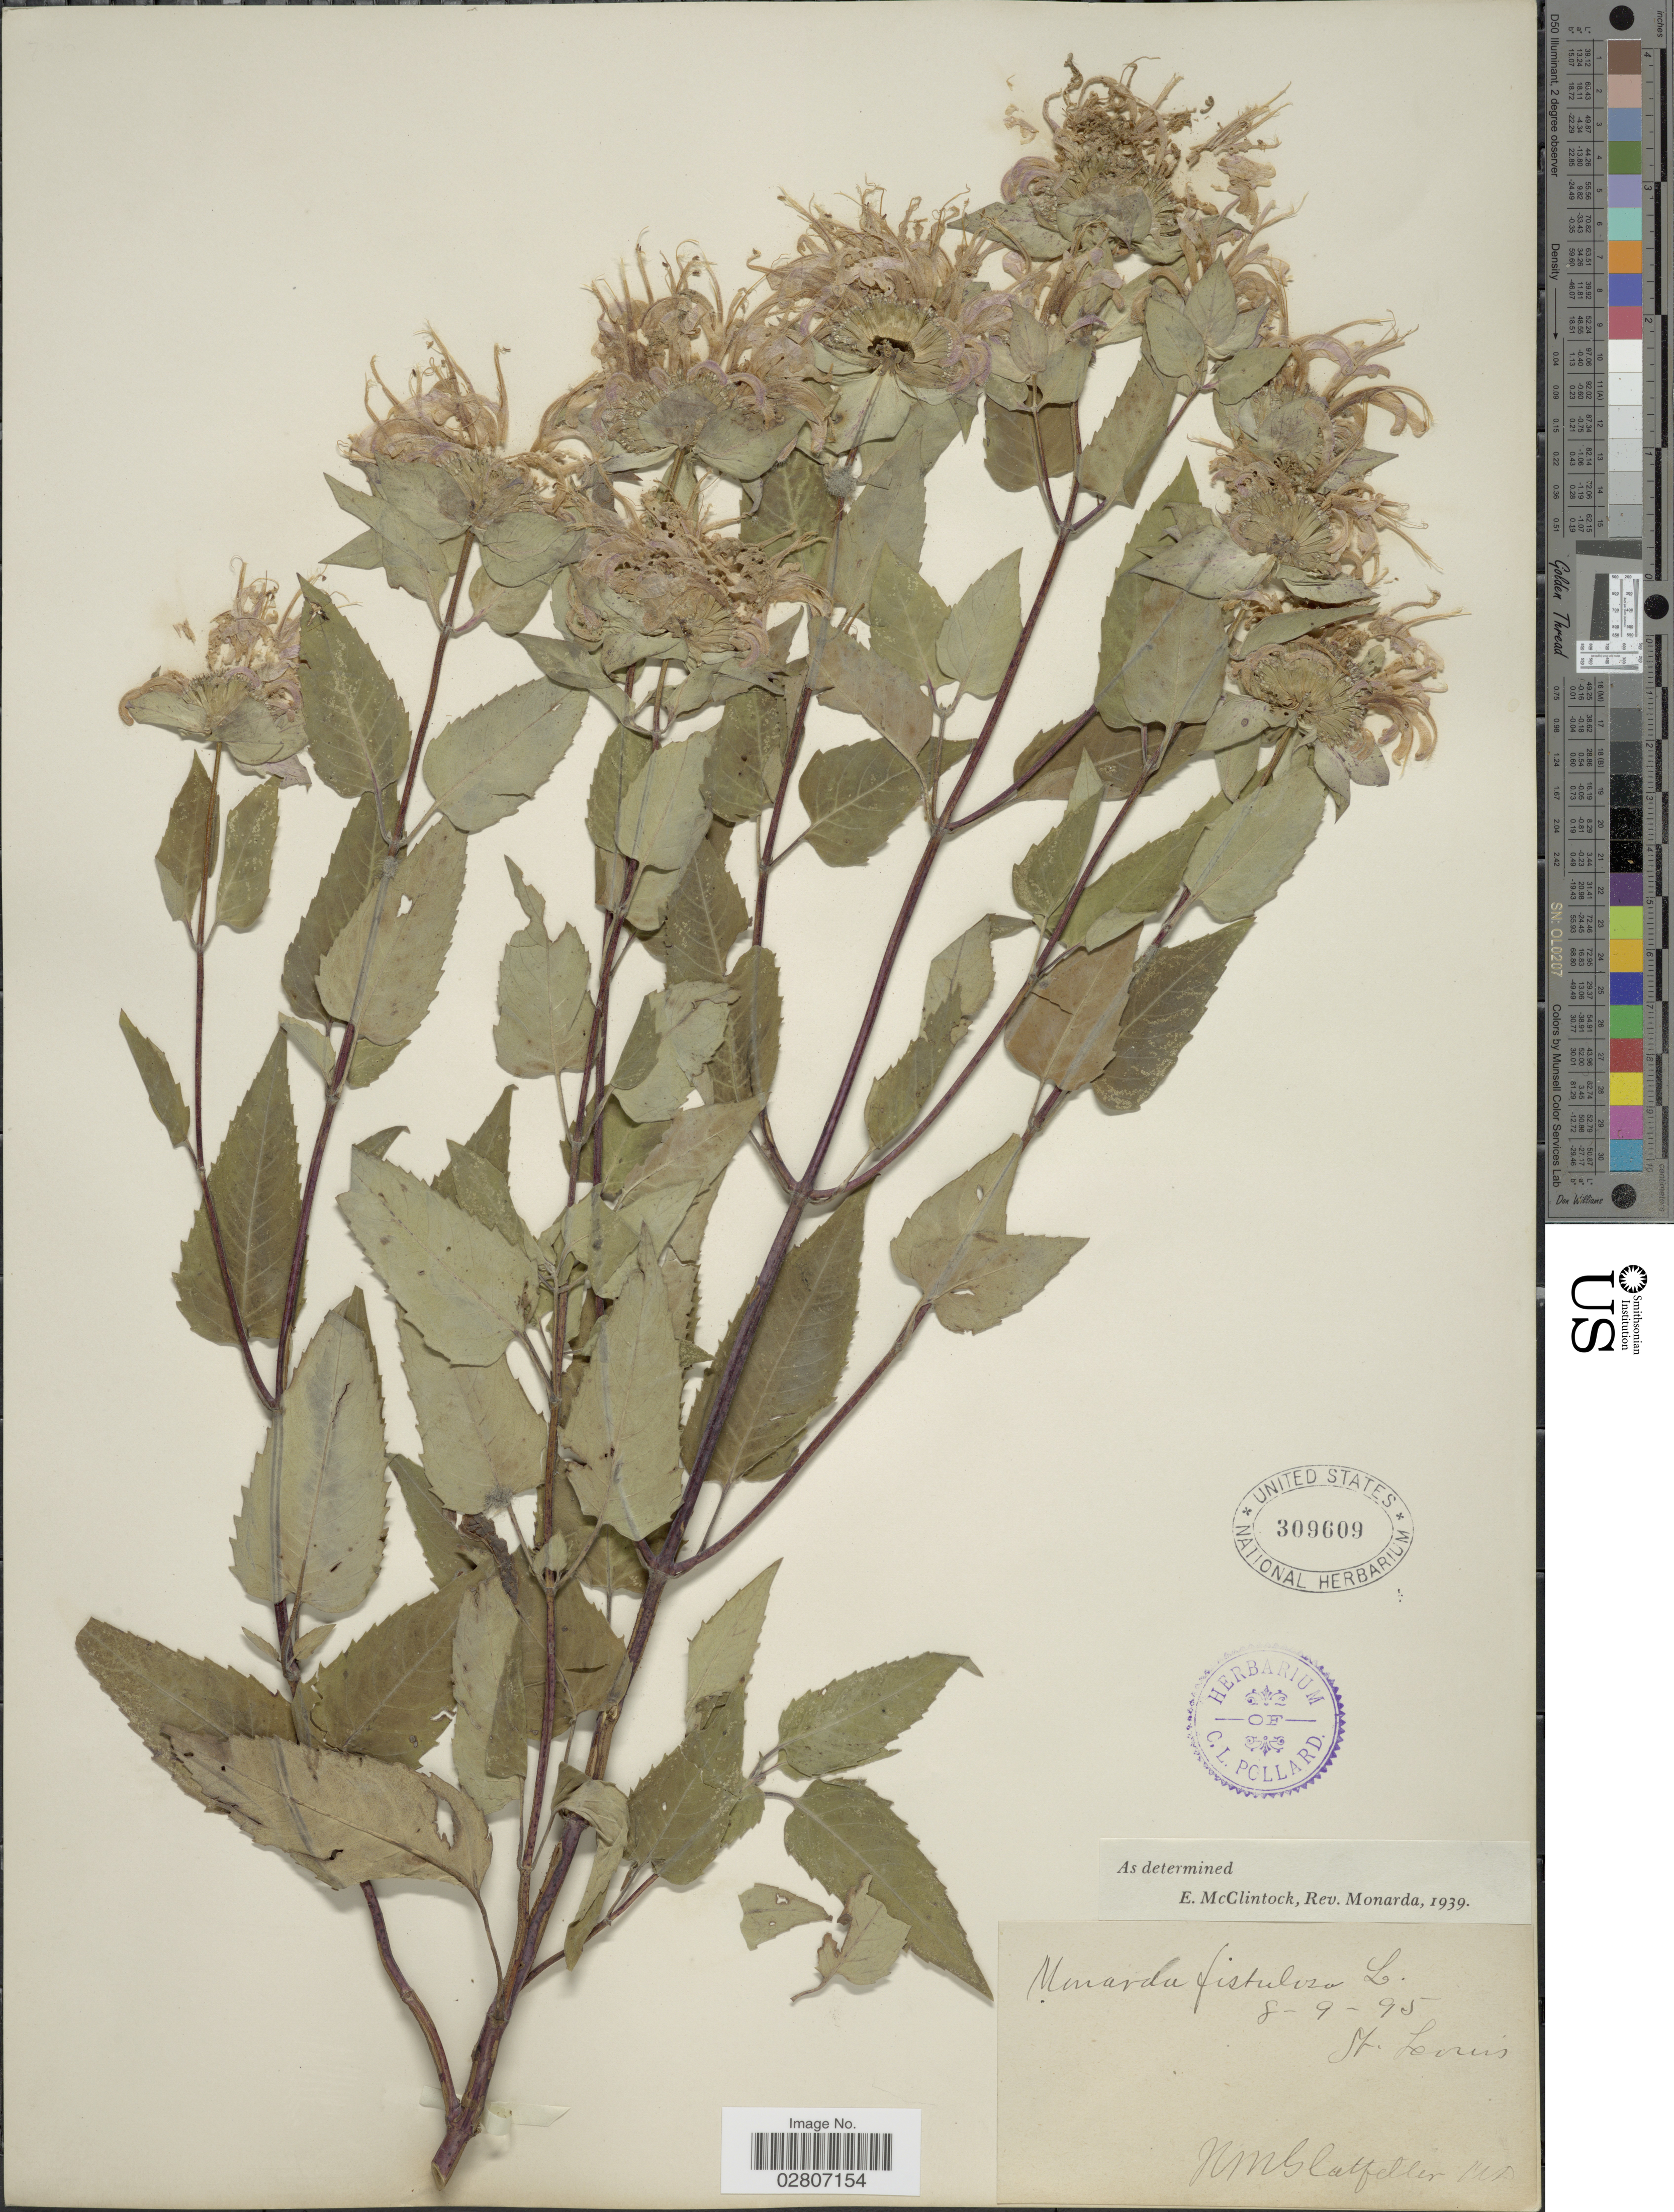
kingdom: Plantae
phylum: Tracheophyta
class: Magnoliopsida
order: Lamiales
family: Lamiaceae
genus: Monarda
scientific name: Monarda fistulosa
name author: L.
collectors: N. M. Glatfelter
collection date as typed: Transcribed d/m/y: 9/8/95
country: United States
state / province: Maryland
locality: St. Louis.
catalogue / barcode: US 309609